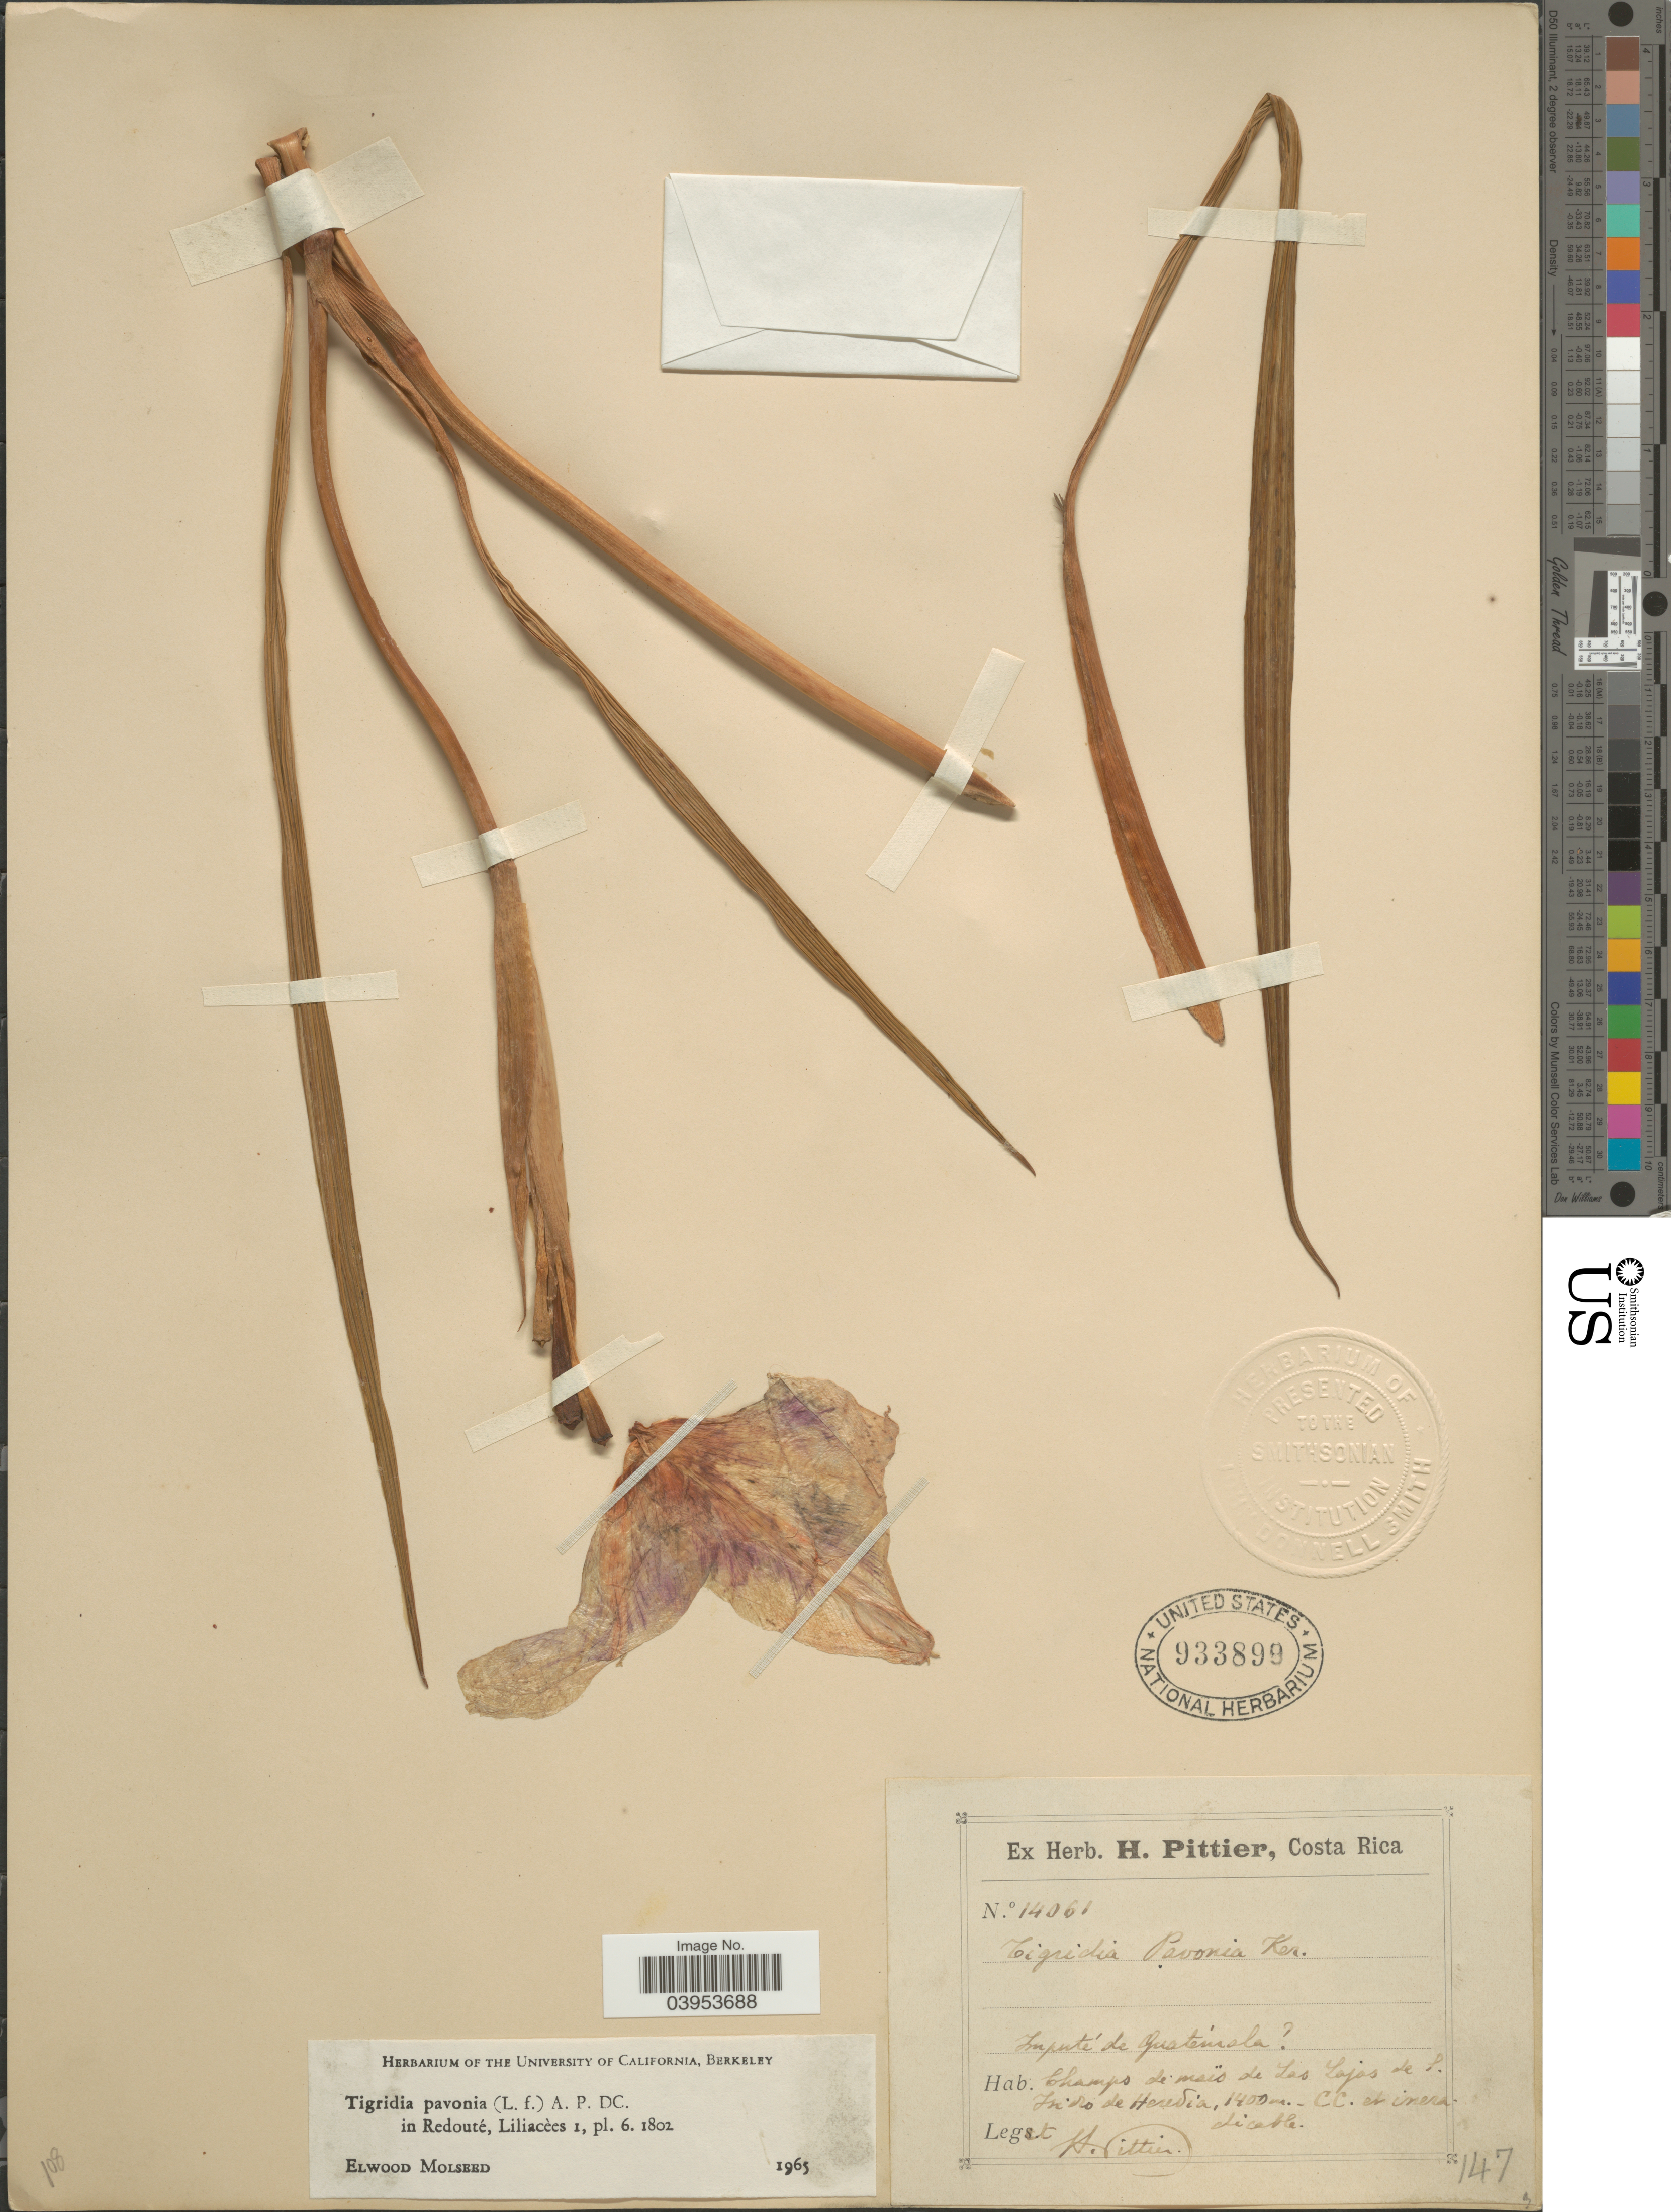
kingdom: Plantae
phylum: Tracheophyta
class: Liliopsida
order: Asparagales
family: Iridaceae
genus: Tigridia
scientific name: Tigridia pavonia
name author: (L. f.) DC.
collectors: H. F. Pittier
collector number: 14061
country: Costa Rica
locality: Champs de maïs de Las Lajas de S. Isidro de Herdia.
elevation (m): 1400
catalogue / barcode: US 933890